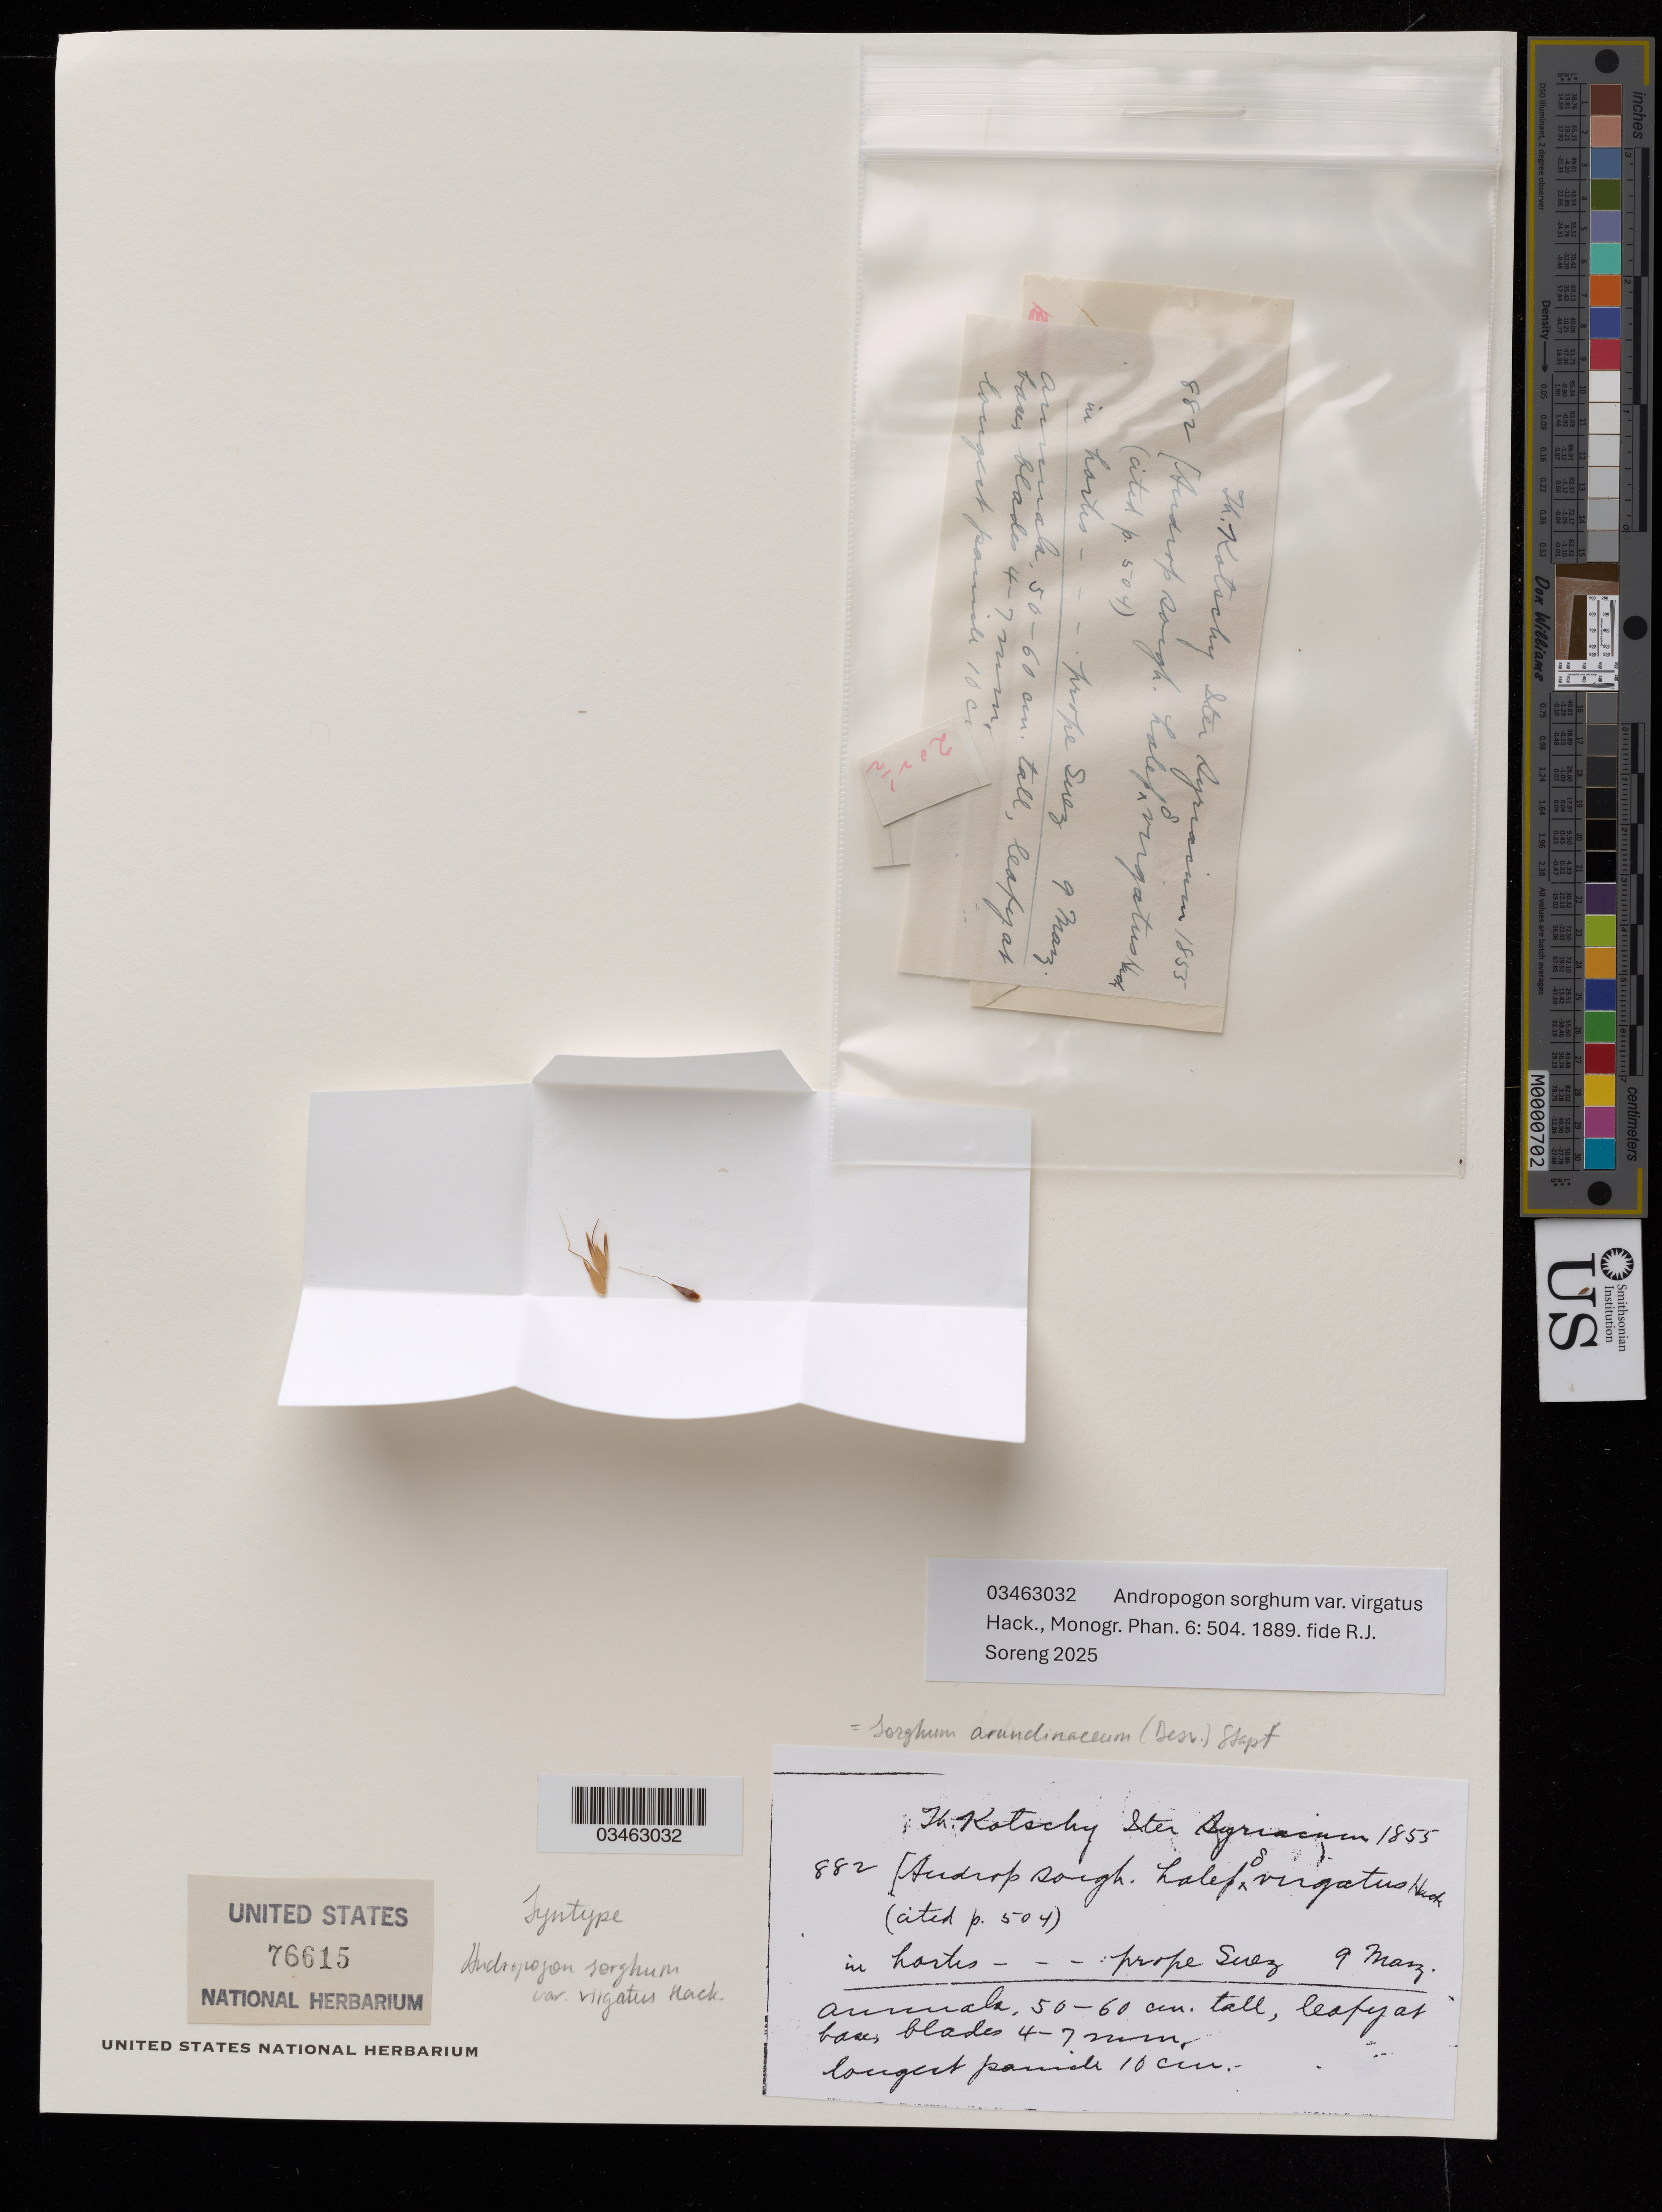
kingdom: Plantae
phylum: Tracheophyta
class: Liliopsida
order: Poales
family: Poaceae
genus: Andropogon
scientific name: Andropogon sorghum var. virgatus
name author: Hack.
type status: Syntype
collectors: K. G. Kotschy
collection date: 1855-03-09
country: Egypt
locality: In hortis prope Suez.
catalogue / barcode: US 76615